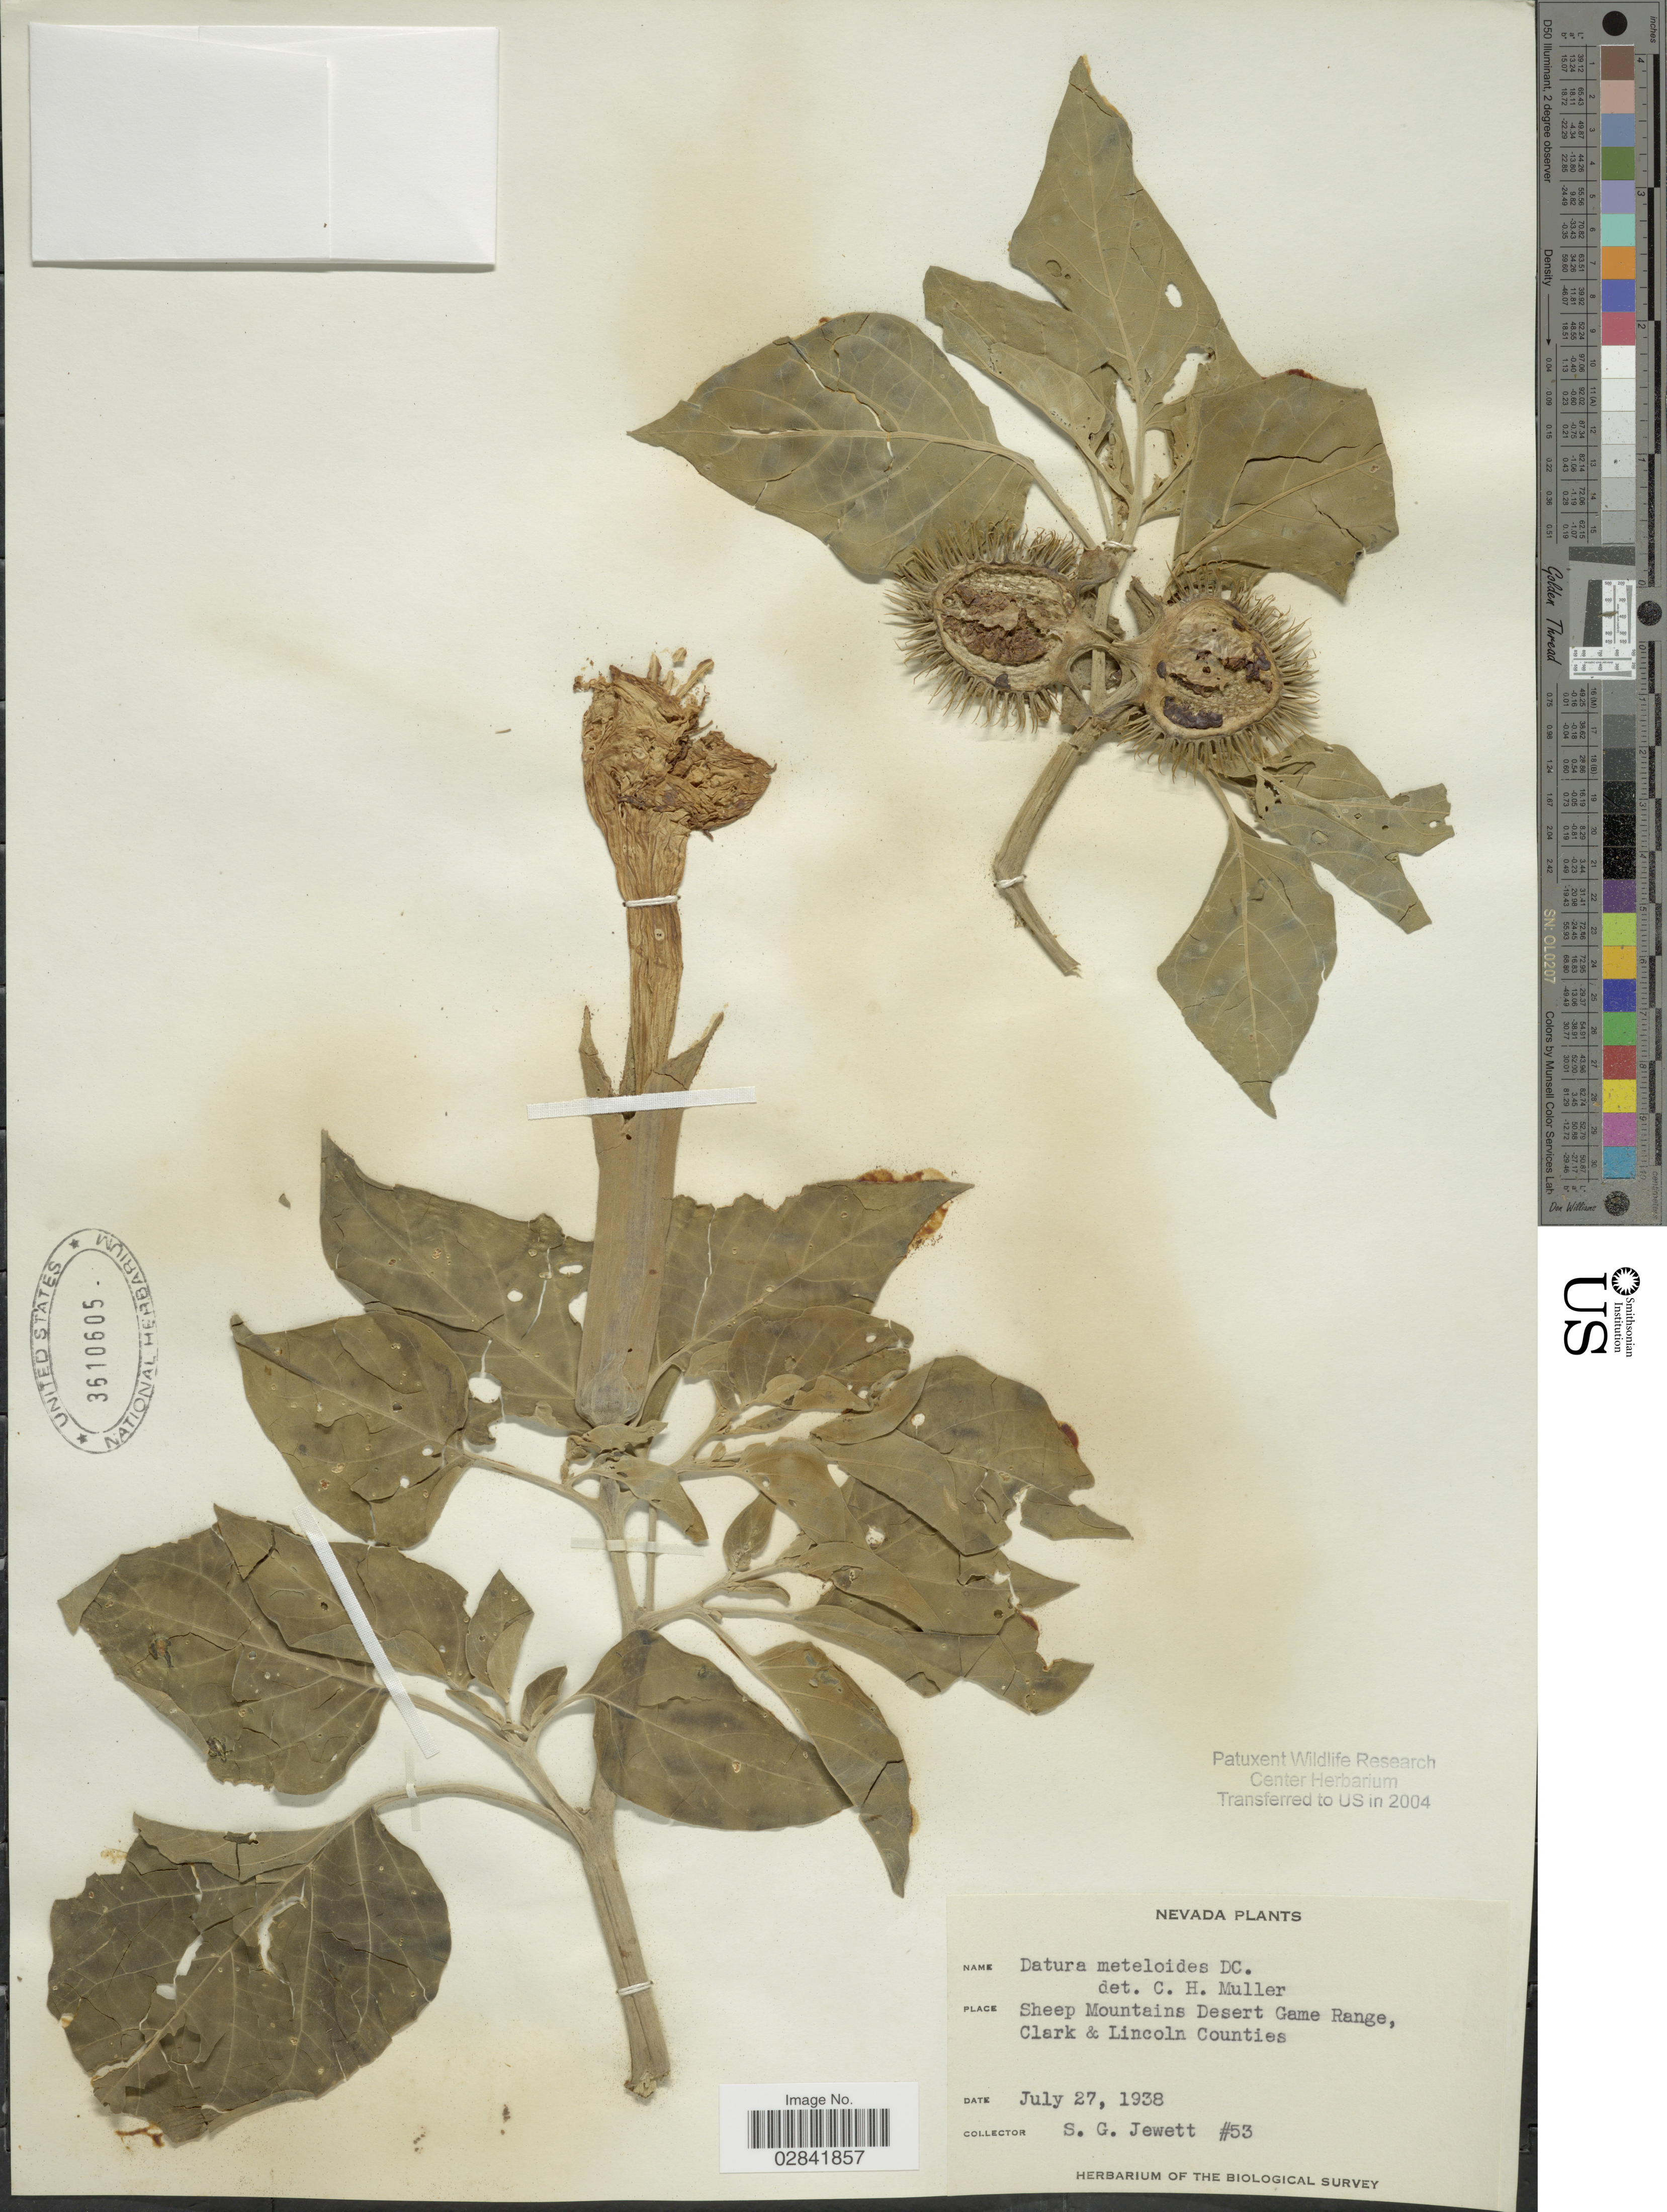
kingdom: Plantae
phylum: Tracheophyta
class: Magnoliopsida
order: Solanales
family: Solanaceae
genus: Datura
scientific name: Datura innoxia subsp. quinquecuspidata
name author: (Torr.) A.S. Barclay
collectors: S. Jewett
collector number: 53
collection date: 1938-07-27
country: United States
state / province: Nevada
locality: Sheep Mountains Desert Game Range, Clark & Lincoln Counties.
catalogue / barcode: US 3610605